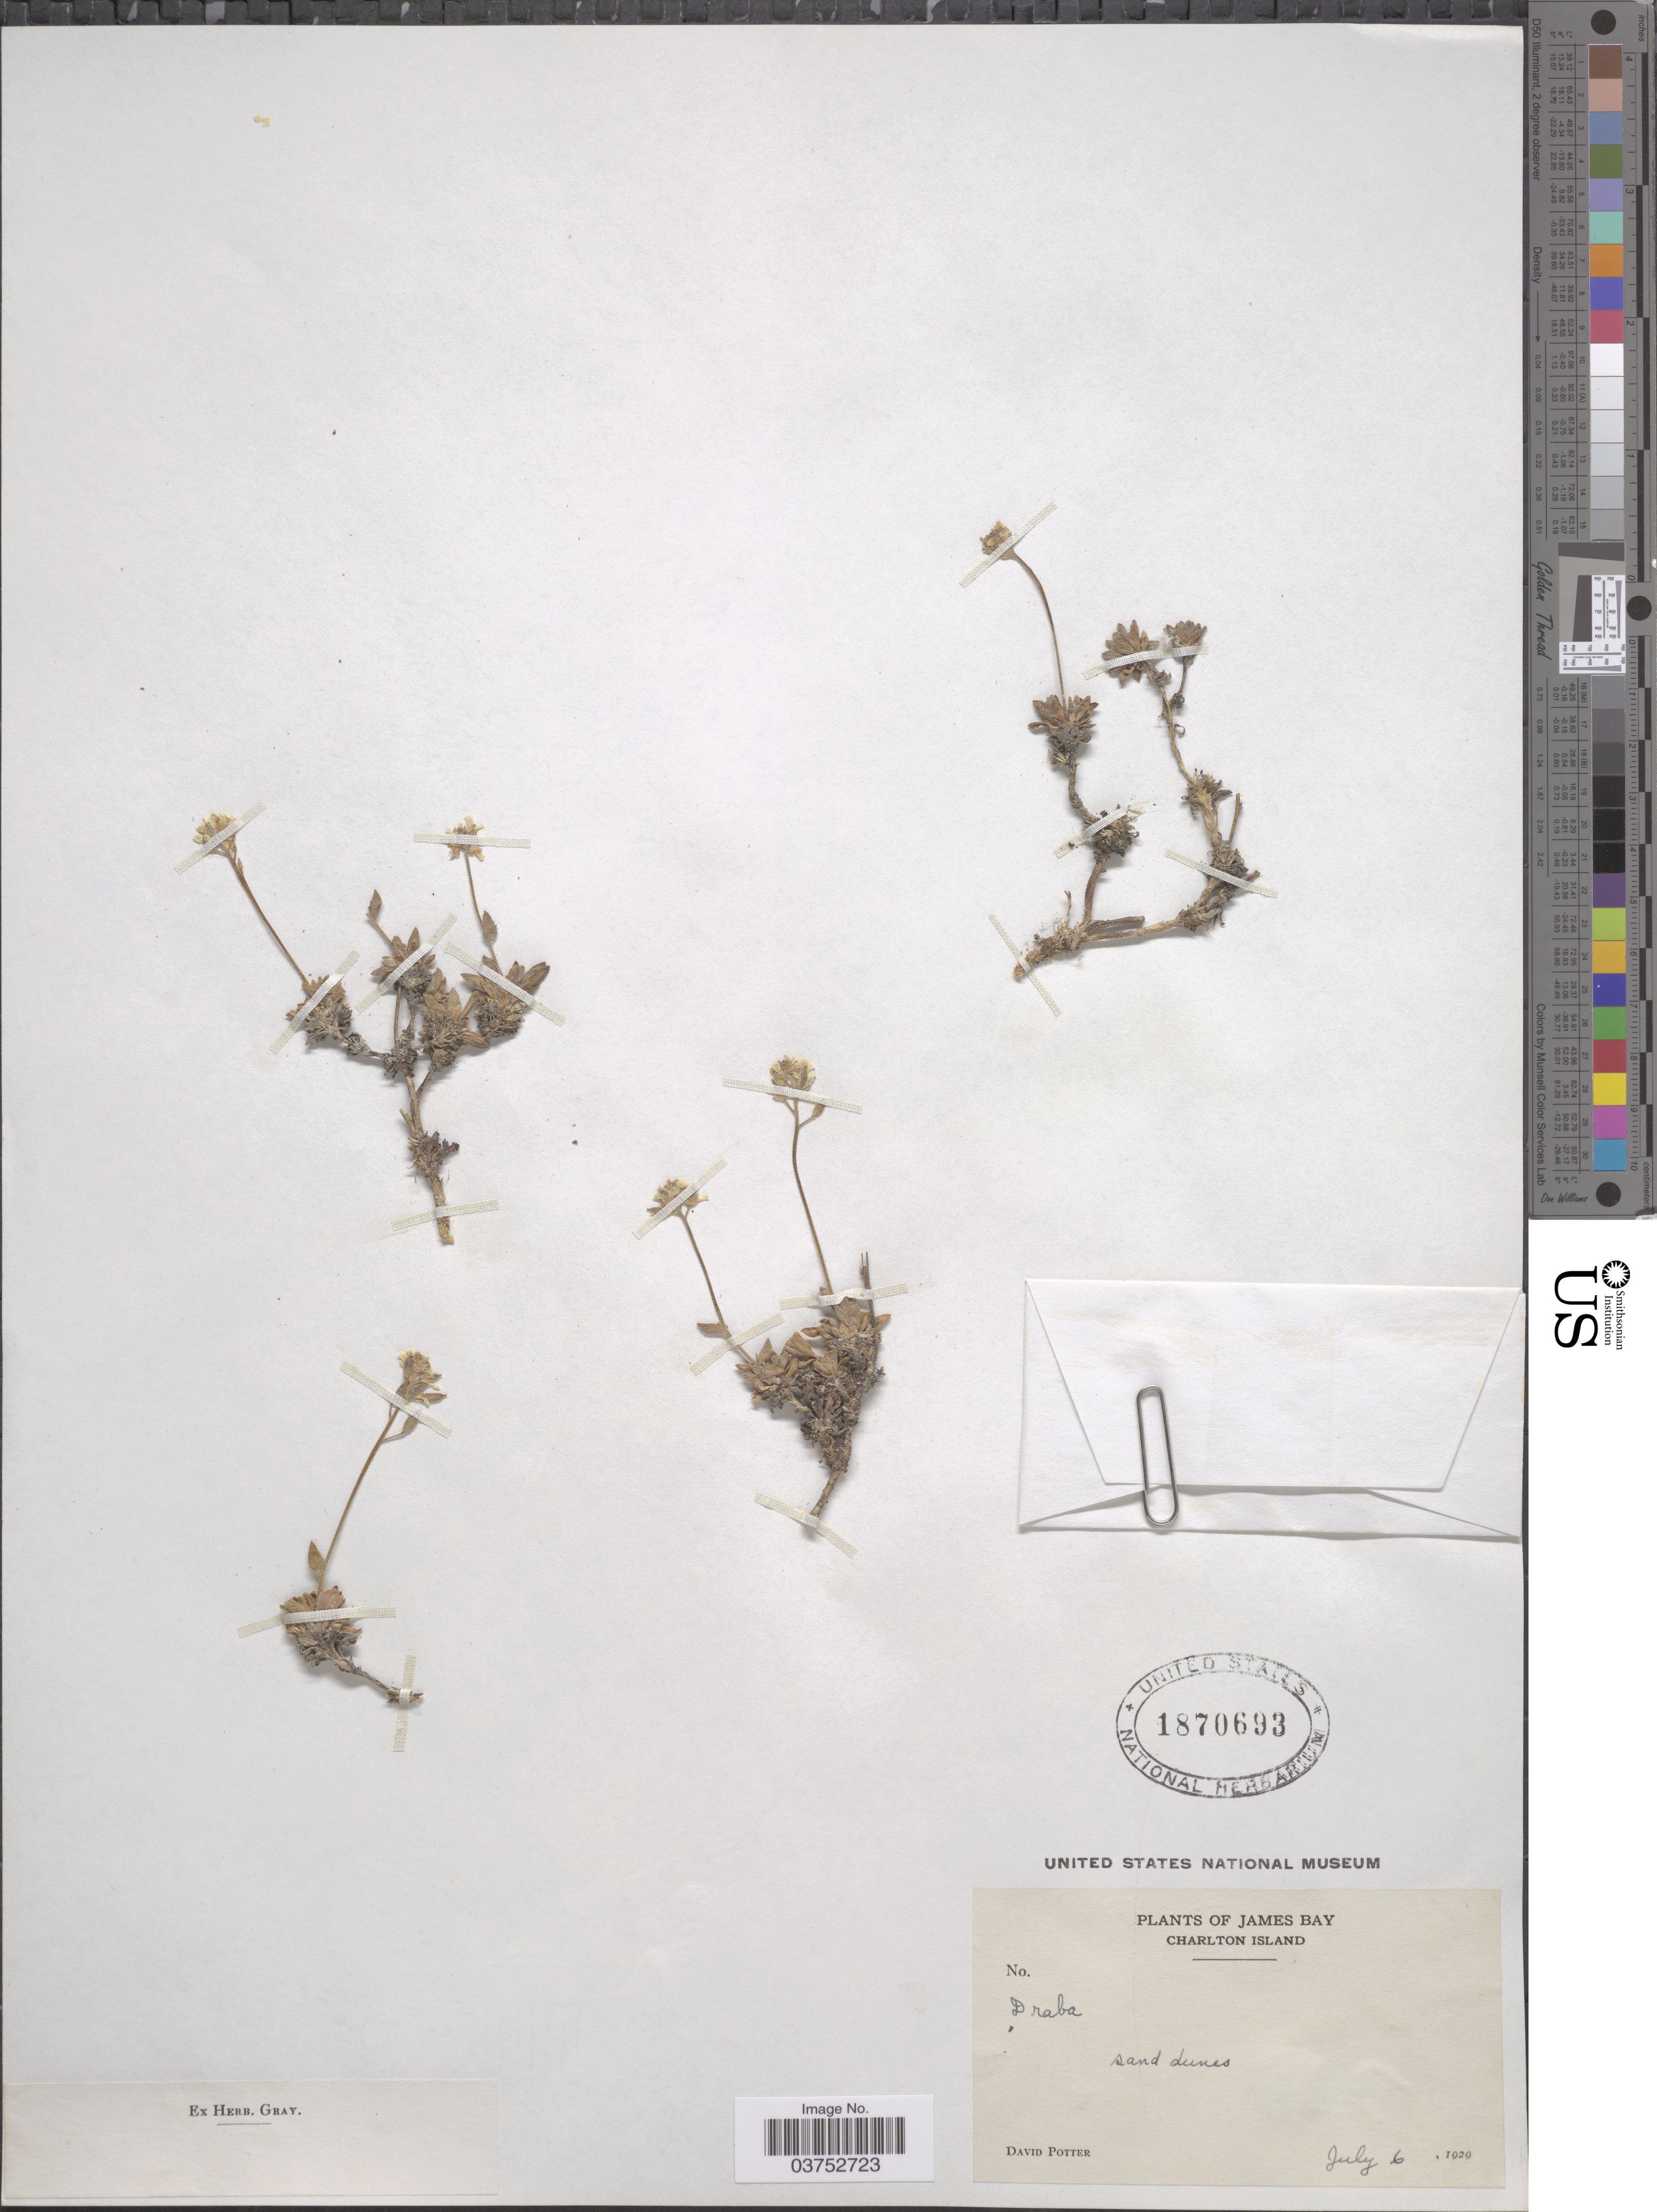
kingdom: Plantae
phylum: Tracheophyta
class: Magnoliopsida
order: Brassicales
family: Brassicaceae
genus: Draba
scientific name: Draba sp.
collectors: D. Potter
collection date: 1929-07-06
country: Canada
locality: James Bay. Charlton Island.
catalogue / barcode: US 1870693